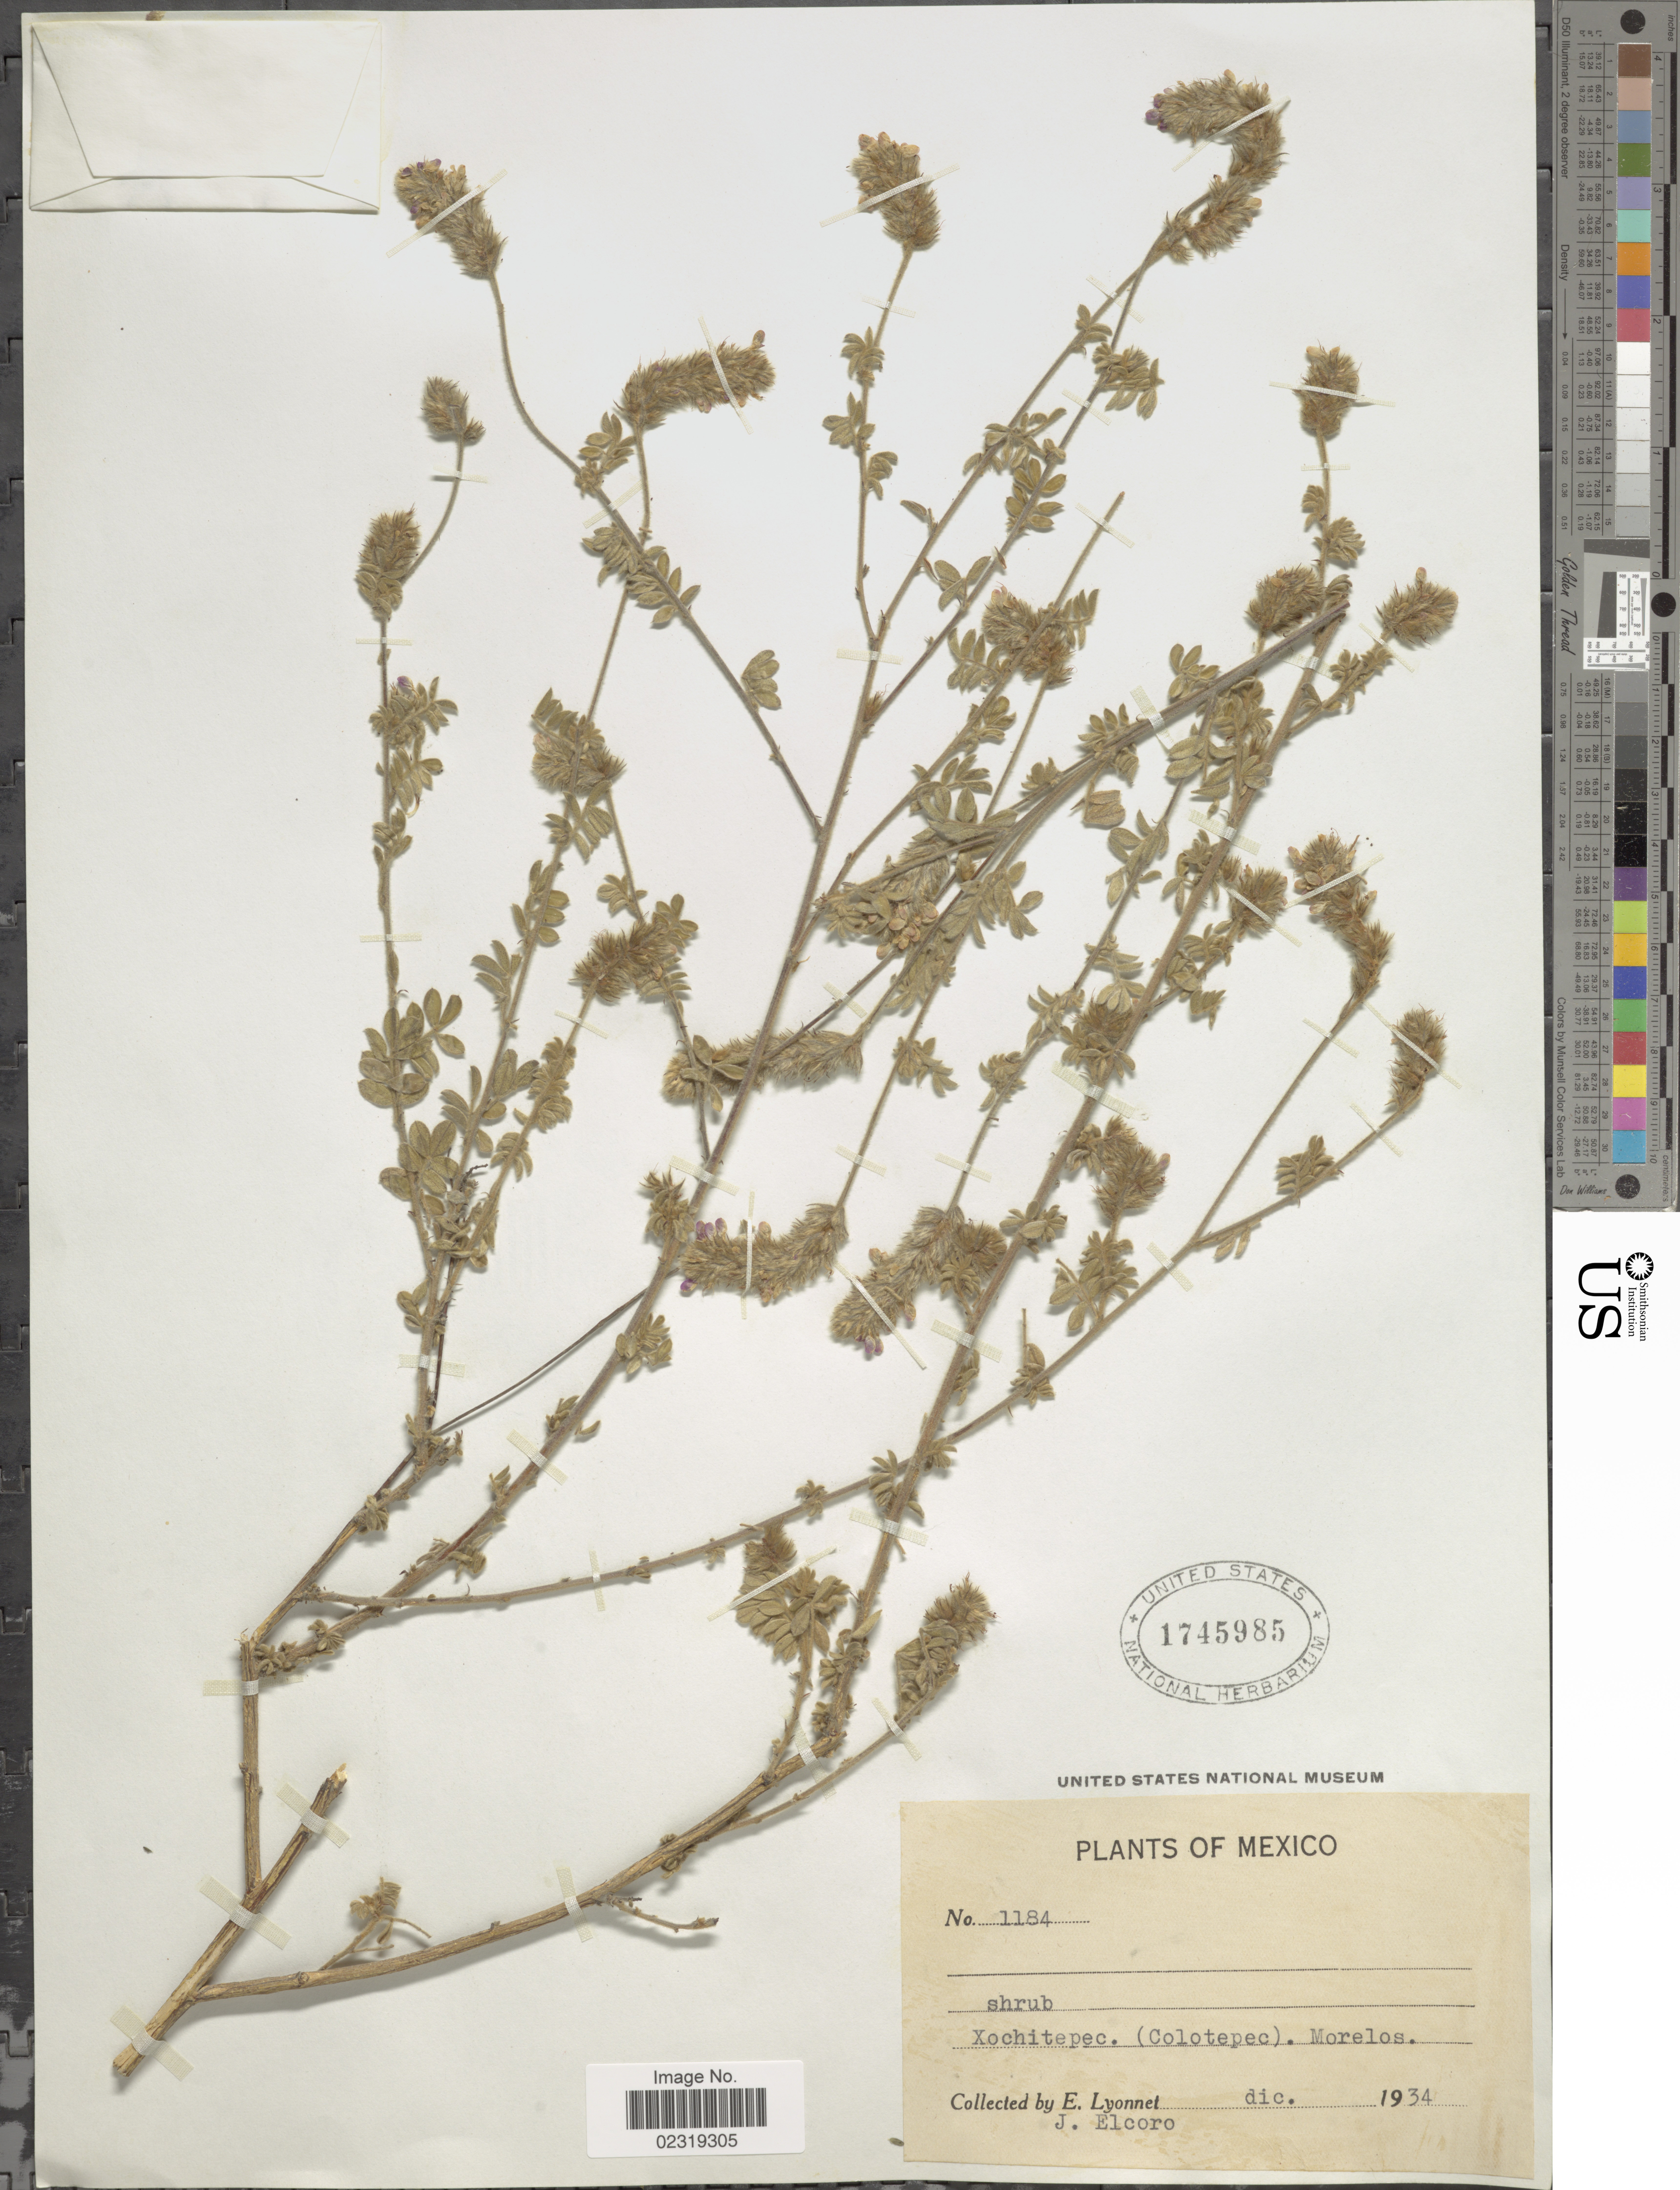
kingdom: Plantae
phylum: Tracheophyta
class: Magnoliopsida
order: Fabales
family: Fabaceae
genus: Dalea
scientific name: Dalea greggii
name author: A. Gray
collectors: E. Lyonnet & J. Elcoro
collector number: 1184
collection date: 1934-12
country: Mexico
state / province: Morelos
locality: Xochitepec. (Colotepec). Morelos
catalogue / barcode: US 1745985